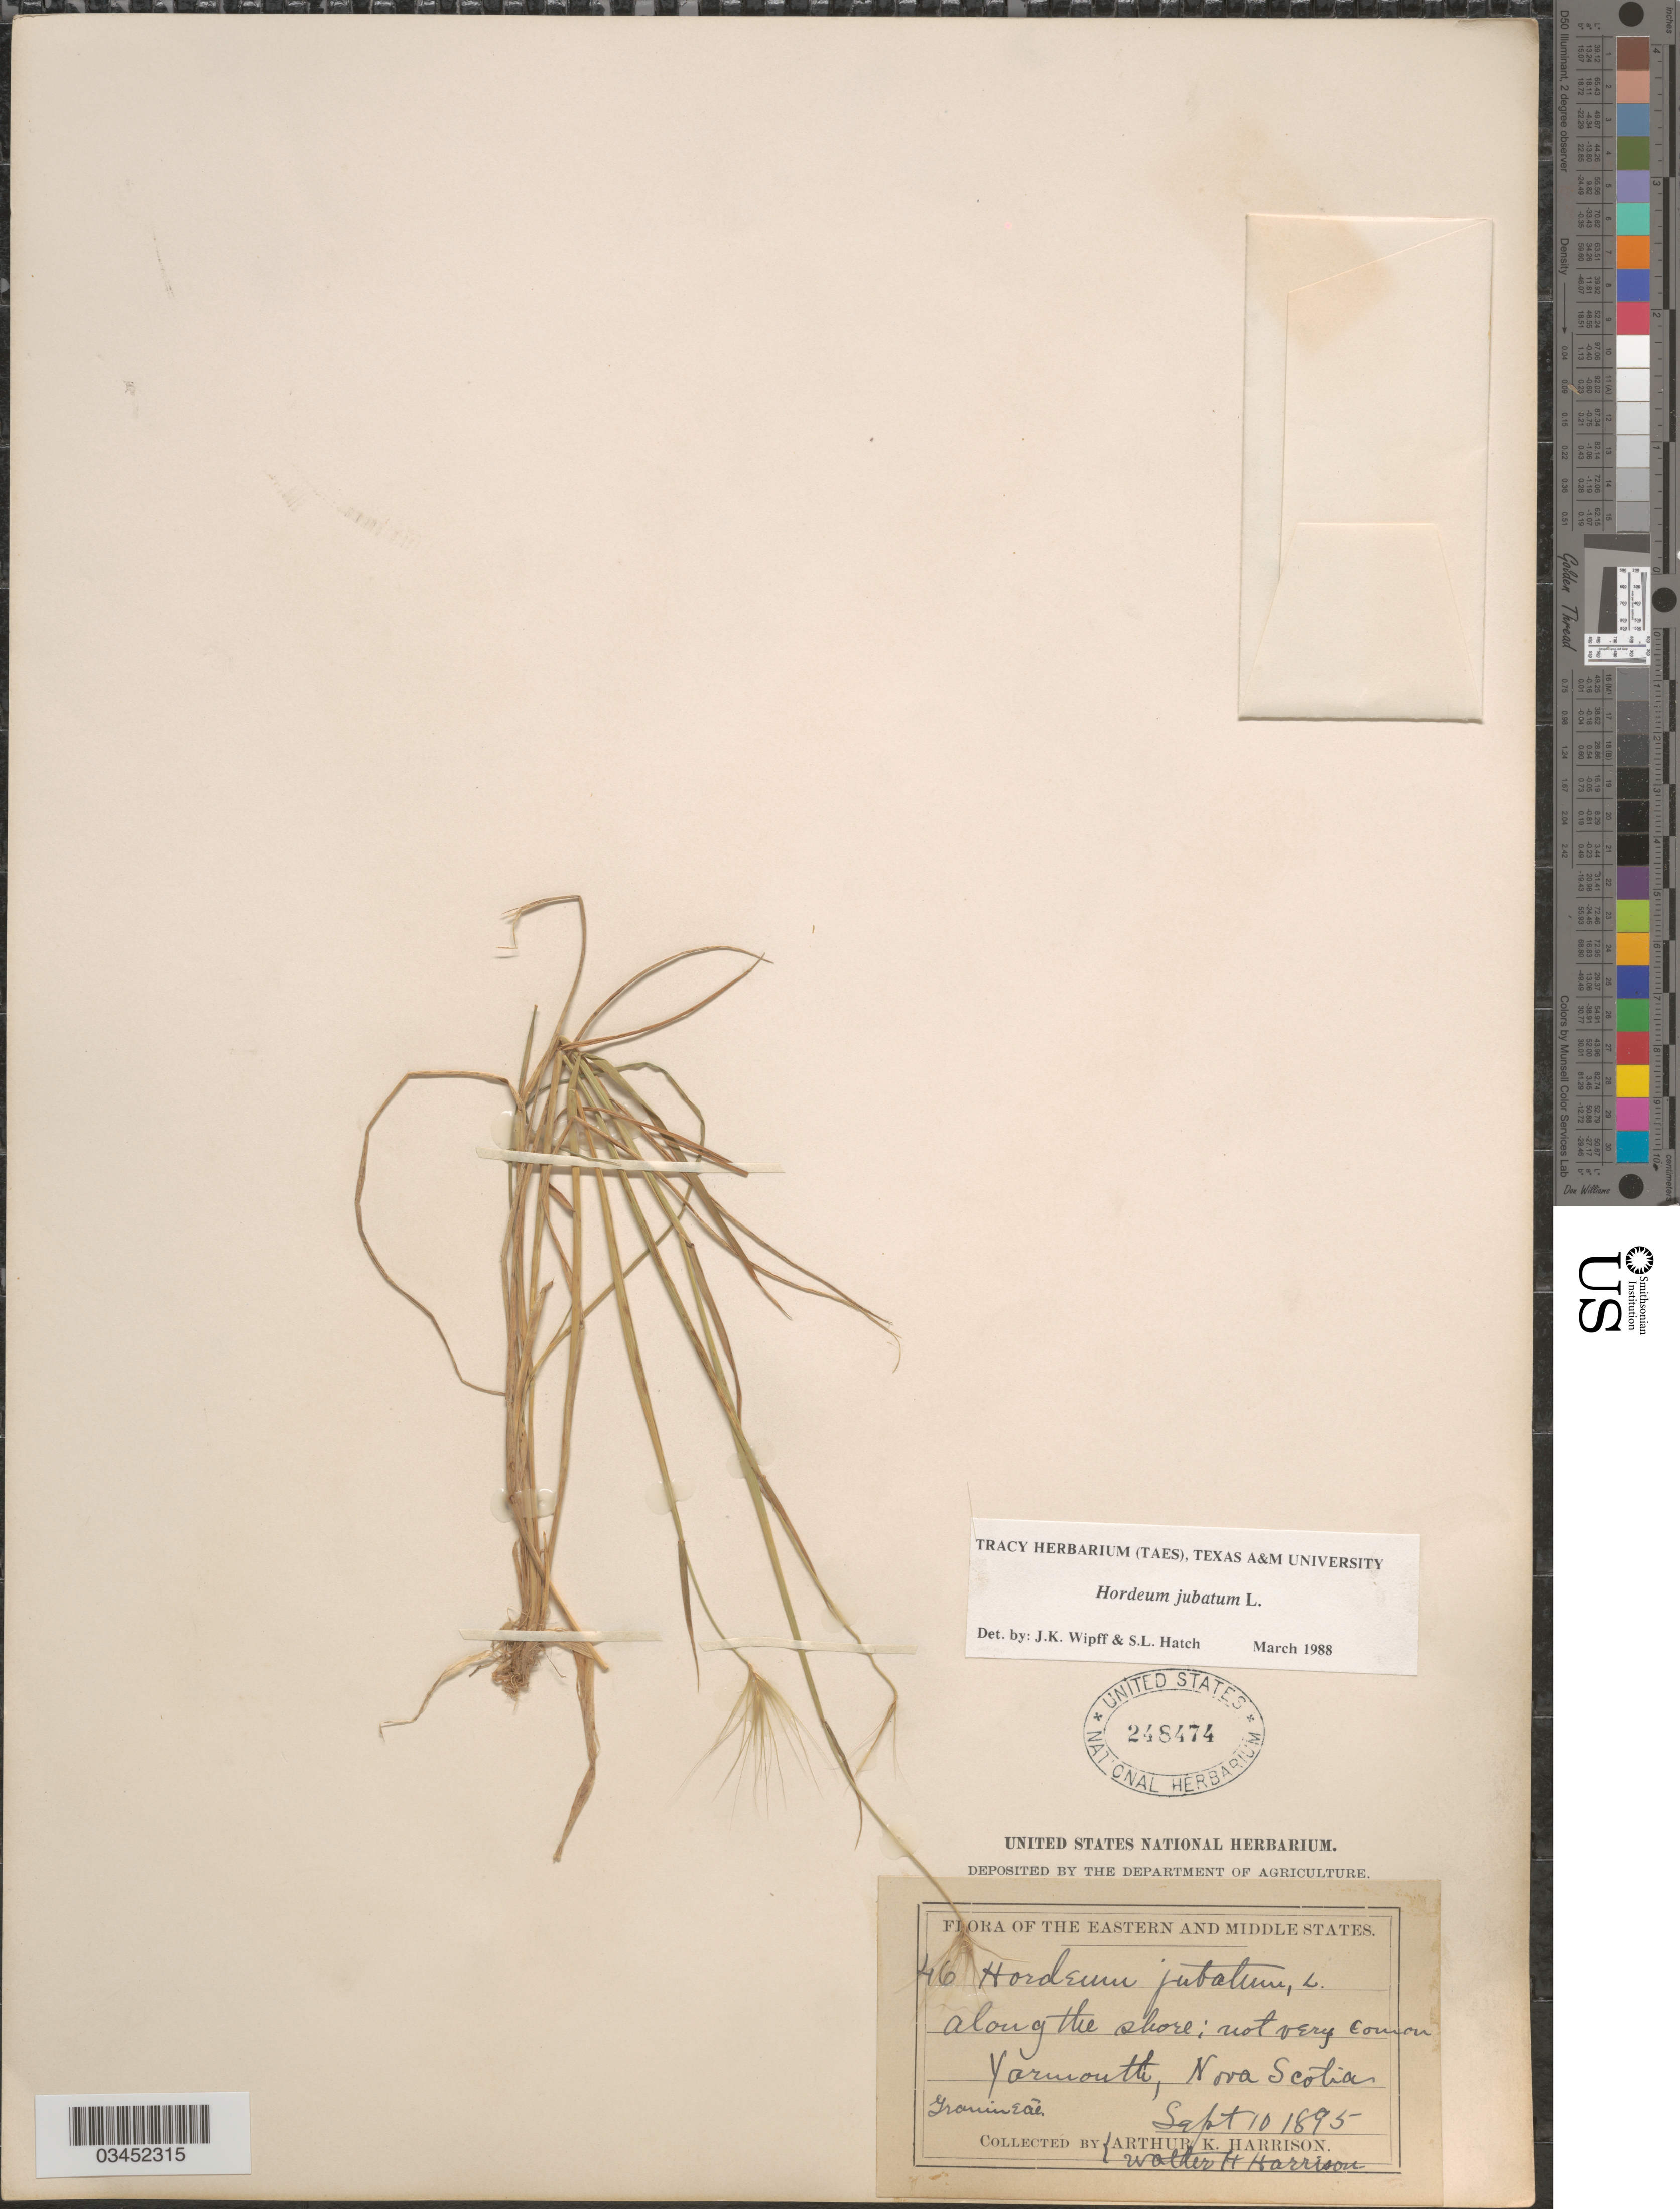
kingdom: Plantae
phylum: Tracheophyta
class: Liliopsida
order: Poales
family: Poaceae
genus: Hordeum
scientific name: Hordeum jubatum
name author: L.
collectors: A. K. Harrison & W. H. Harrison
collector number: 46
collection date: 1895-09-10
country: Canada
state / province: Nova Scotia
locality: The eastern and middle states. Along the shore. Yarmouth.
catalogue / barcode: US 248474